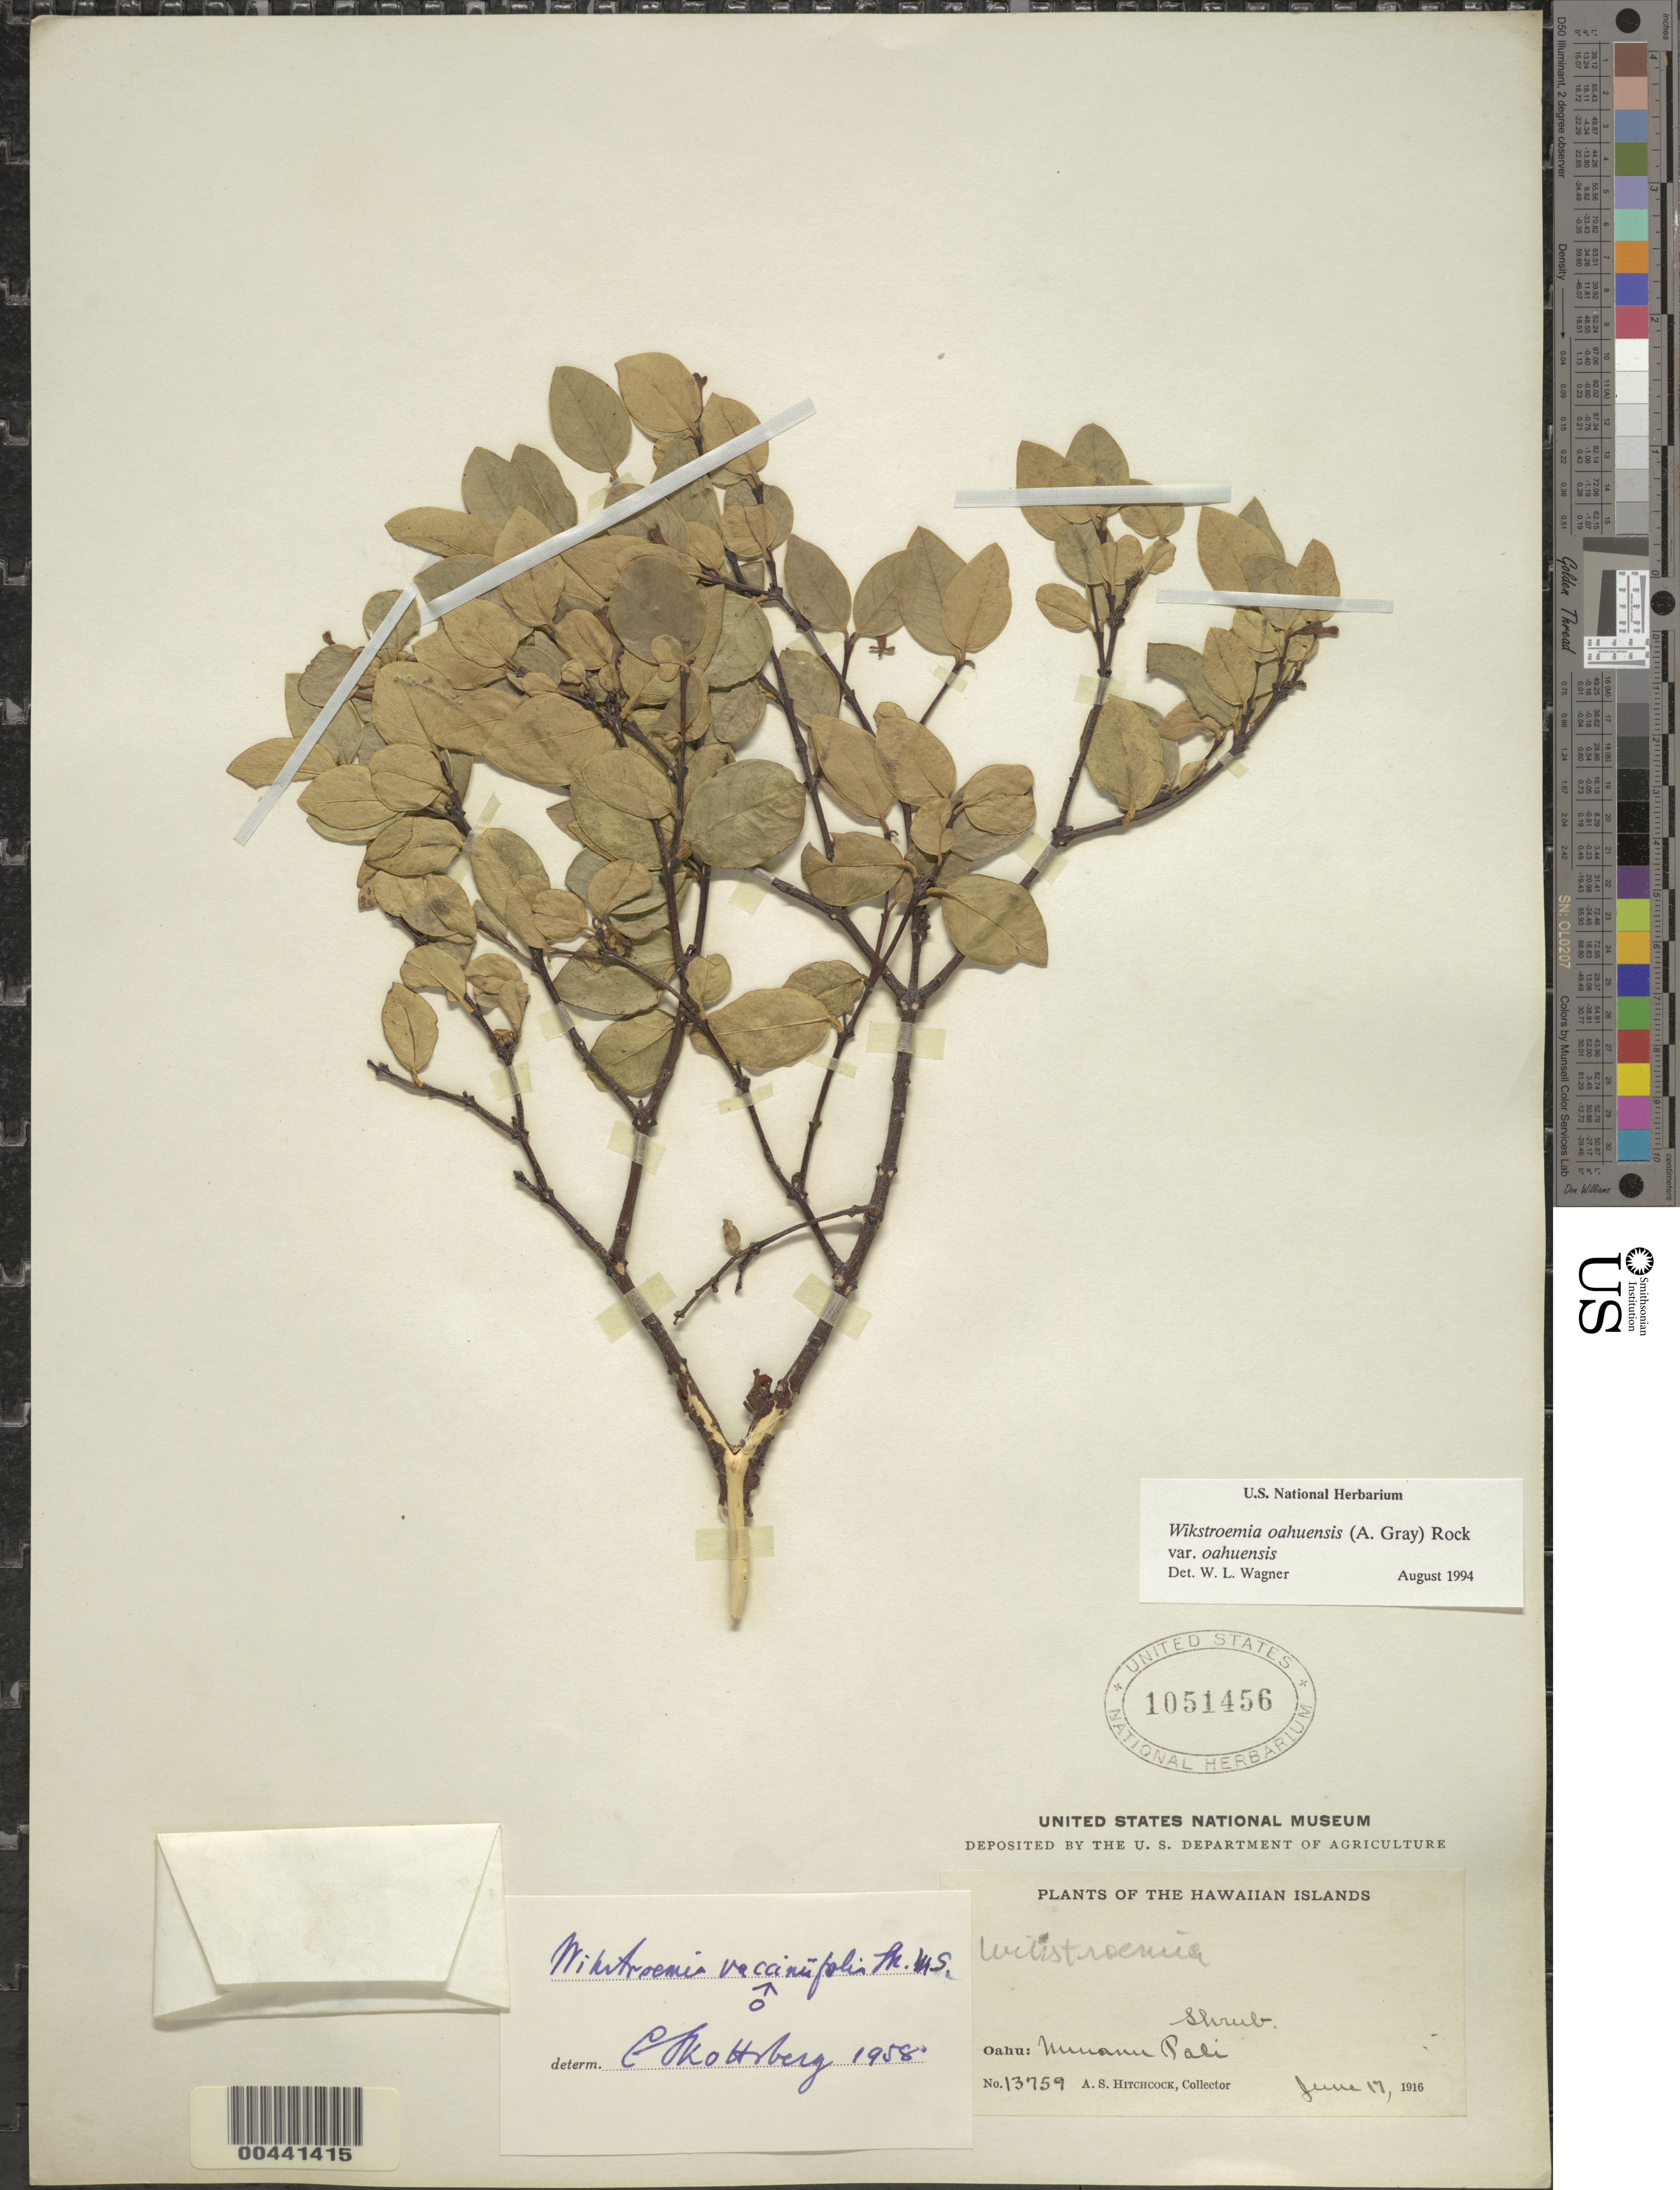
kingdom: Plantae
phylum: Tracheophyta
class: Magnoliopsida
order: Malvales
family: Thymelaeaceae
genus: Wikstroemia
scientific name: Wikstroemia oahuensis var. oahuensis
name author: (A. Gray) Rock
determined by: Wagner, W. L., (BOT), Smithsonian Institution - National Museum of Natural History (UNITED STATES)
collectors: A. S. Hitchcock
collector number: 13759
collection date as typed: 17 Jun 1916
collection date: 1916-06-17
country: United States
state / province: Hawaii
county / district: Honolulu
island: Oahu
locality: Nuuanu Pali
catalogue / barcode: US 1051456